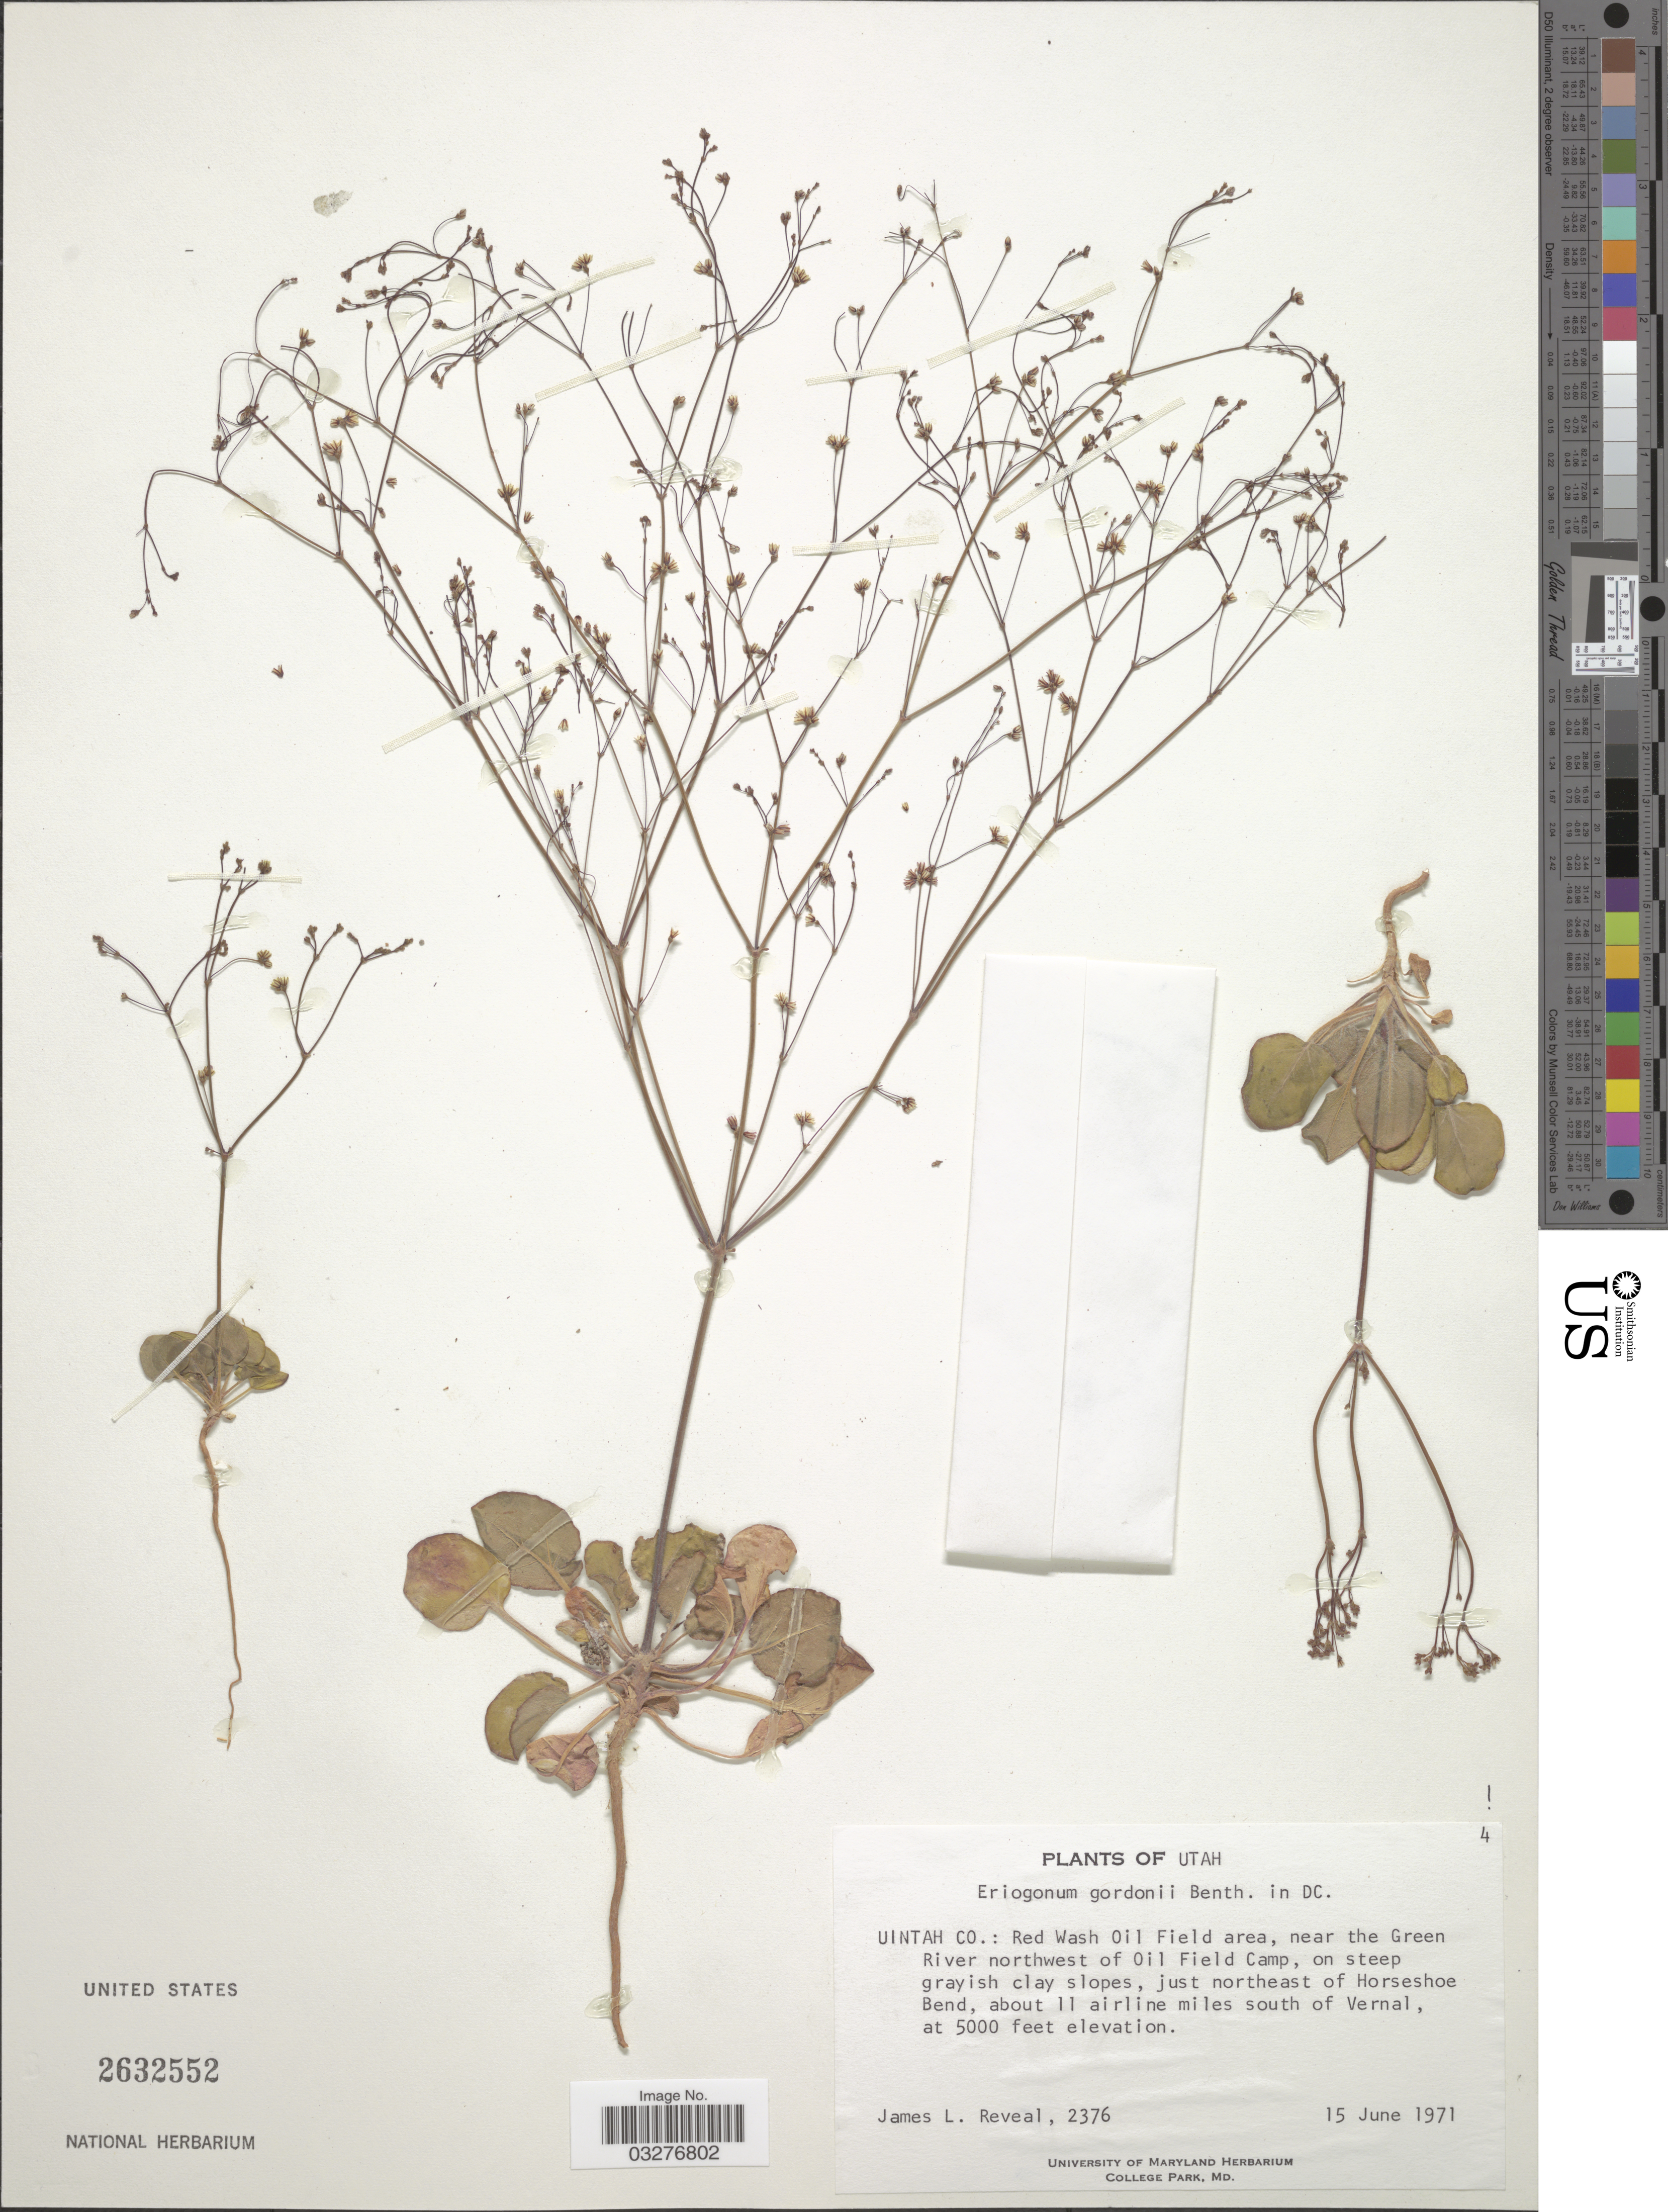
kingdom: Plantae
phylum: Tracheophyta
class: Magnoliopsida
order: Caryophyllales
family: Polygonaceae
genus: Eriogonum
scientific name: Eriogonum gordonii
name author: Benth.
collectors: J. L. Reveal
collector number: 2376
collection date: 1971-06-15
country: United States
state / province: Utah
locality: Uintah Co.: Red Wash Oil Field area, near the Green River northwest of Oil Field Camp, just northeast of Horseshoe Bend, about 11 airline miles south of Vernal.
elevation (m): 1524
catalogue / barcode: US 2632552